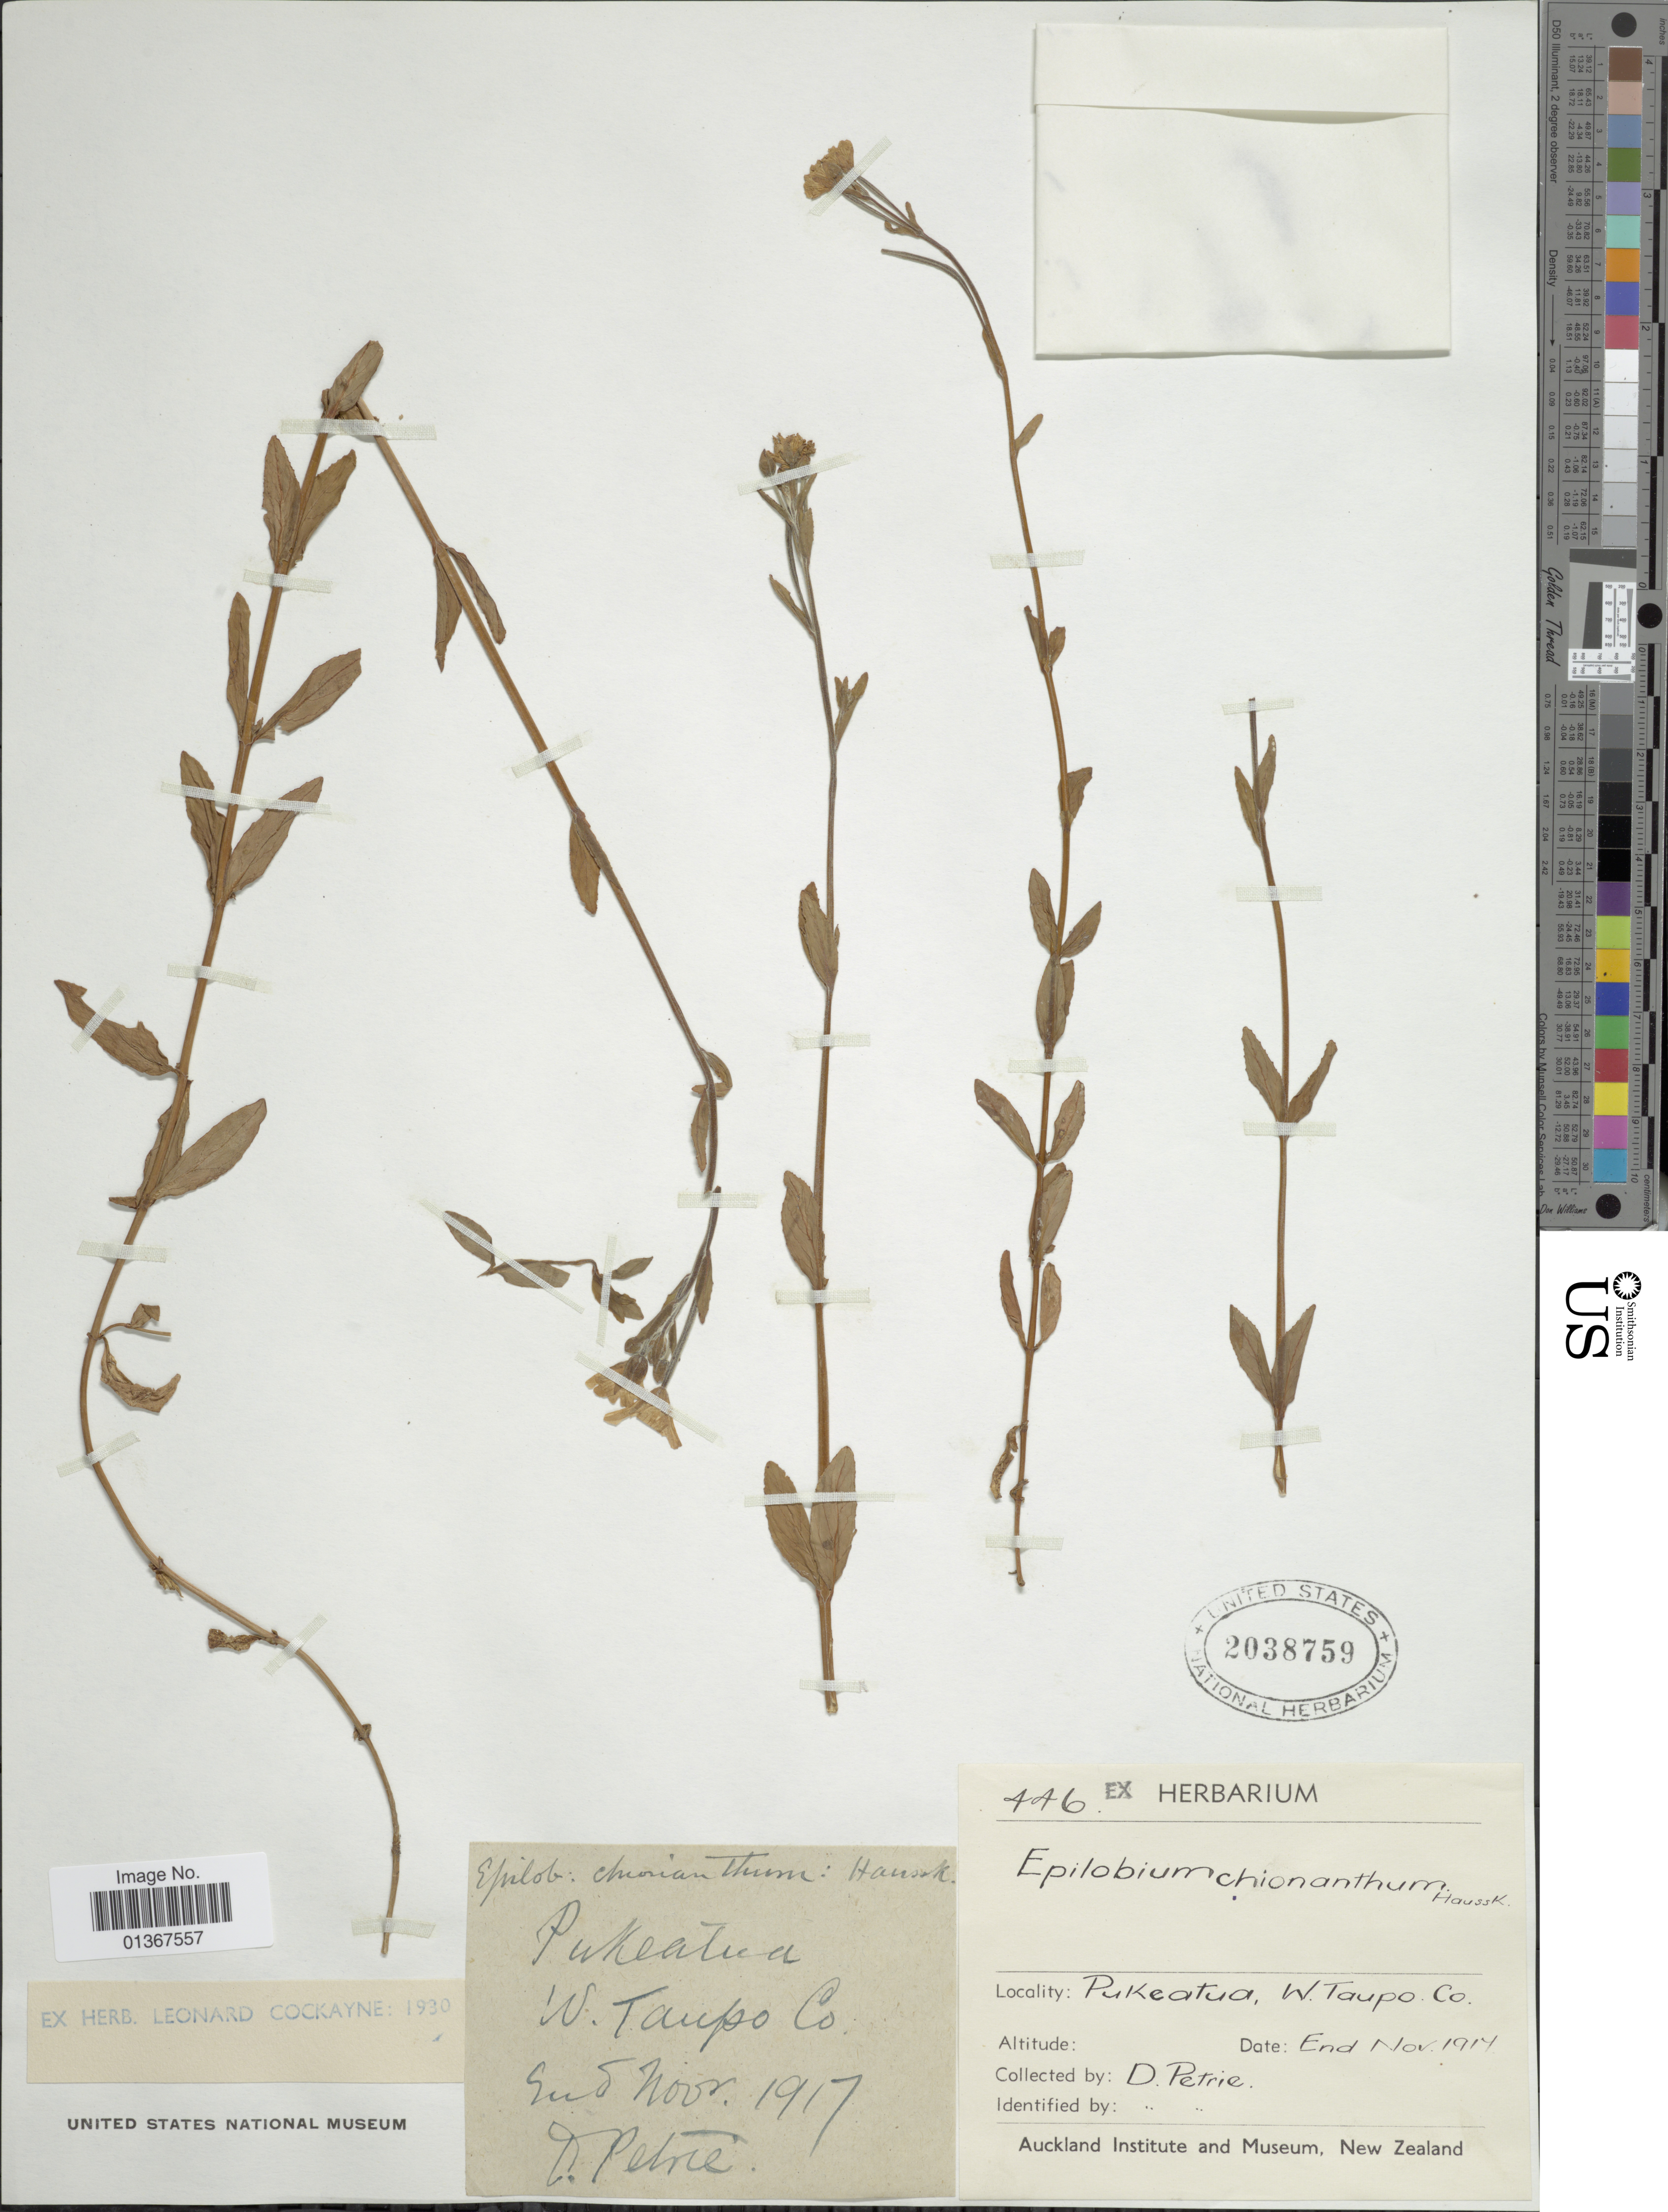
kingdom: Plantae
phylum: Tracheophyta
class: Magnoliopsida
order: Myrtales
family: Onagraceae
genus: Epilobium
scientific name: Epilobium chionanthum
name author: Hausskn.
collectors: D. Petrie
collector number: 446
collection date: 1917-11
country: New Zealand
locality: Pukeatua, W. Taupo Co.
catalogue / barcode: US 2038759